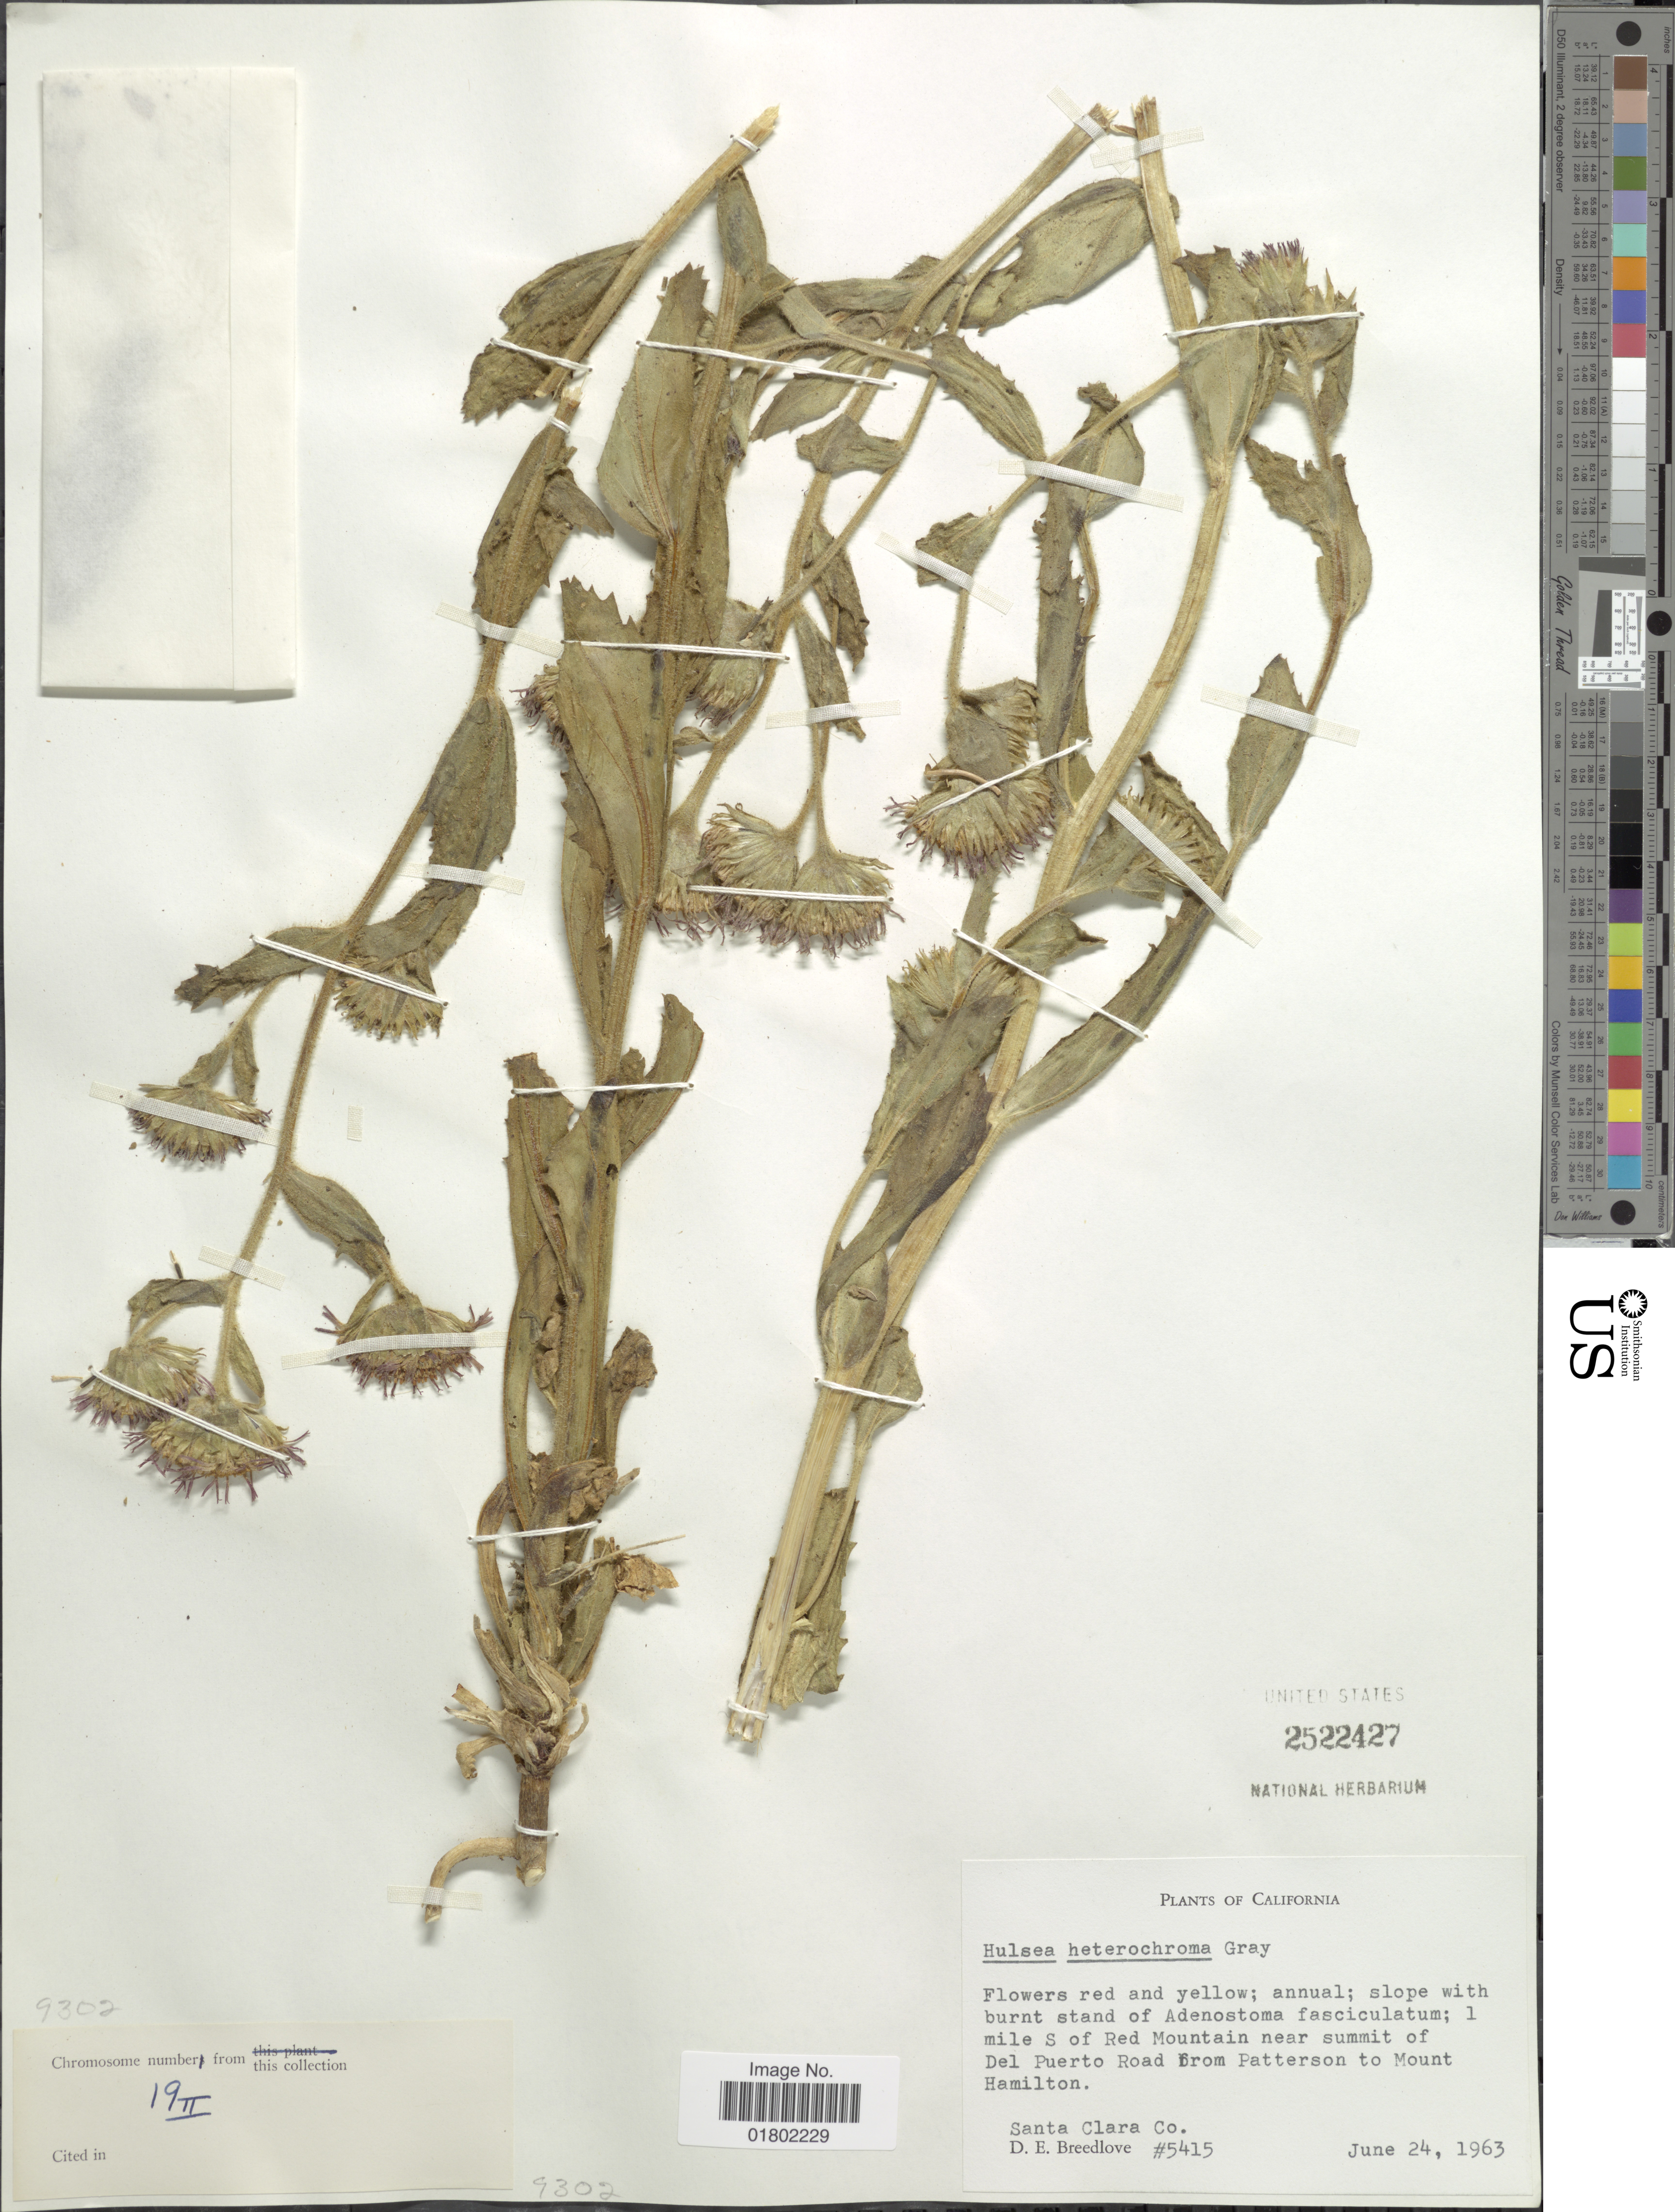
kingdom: Plantae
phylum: Tracheophyta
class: Magnoliopsida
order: Asterales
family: Asteraceae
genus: Hulsea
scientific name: Hulsea heterochroma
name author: A. Gray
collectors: D. E. Breedlove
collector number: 5415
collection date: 1963-06-24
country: United States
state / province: California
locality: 1 mile S of Red Mountain near summit of Del Puerto Road from Patterson to Mount Hamilton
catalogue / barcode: US 2522427